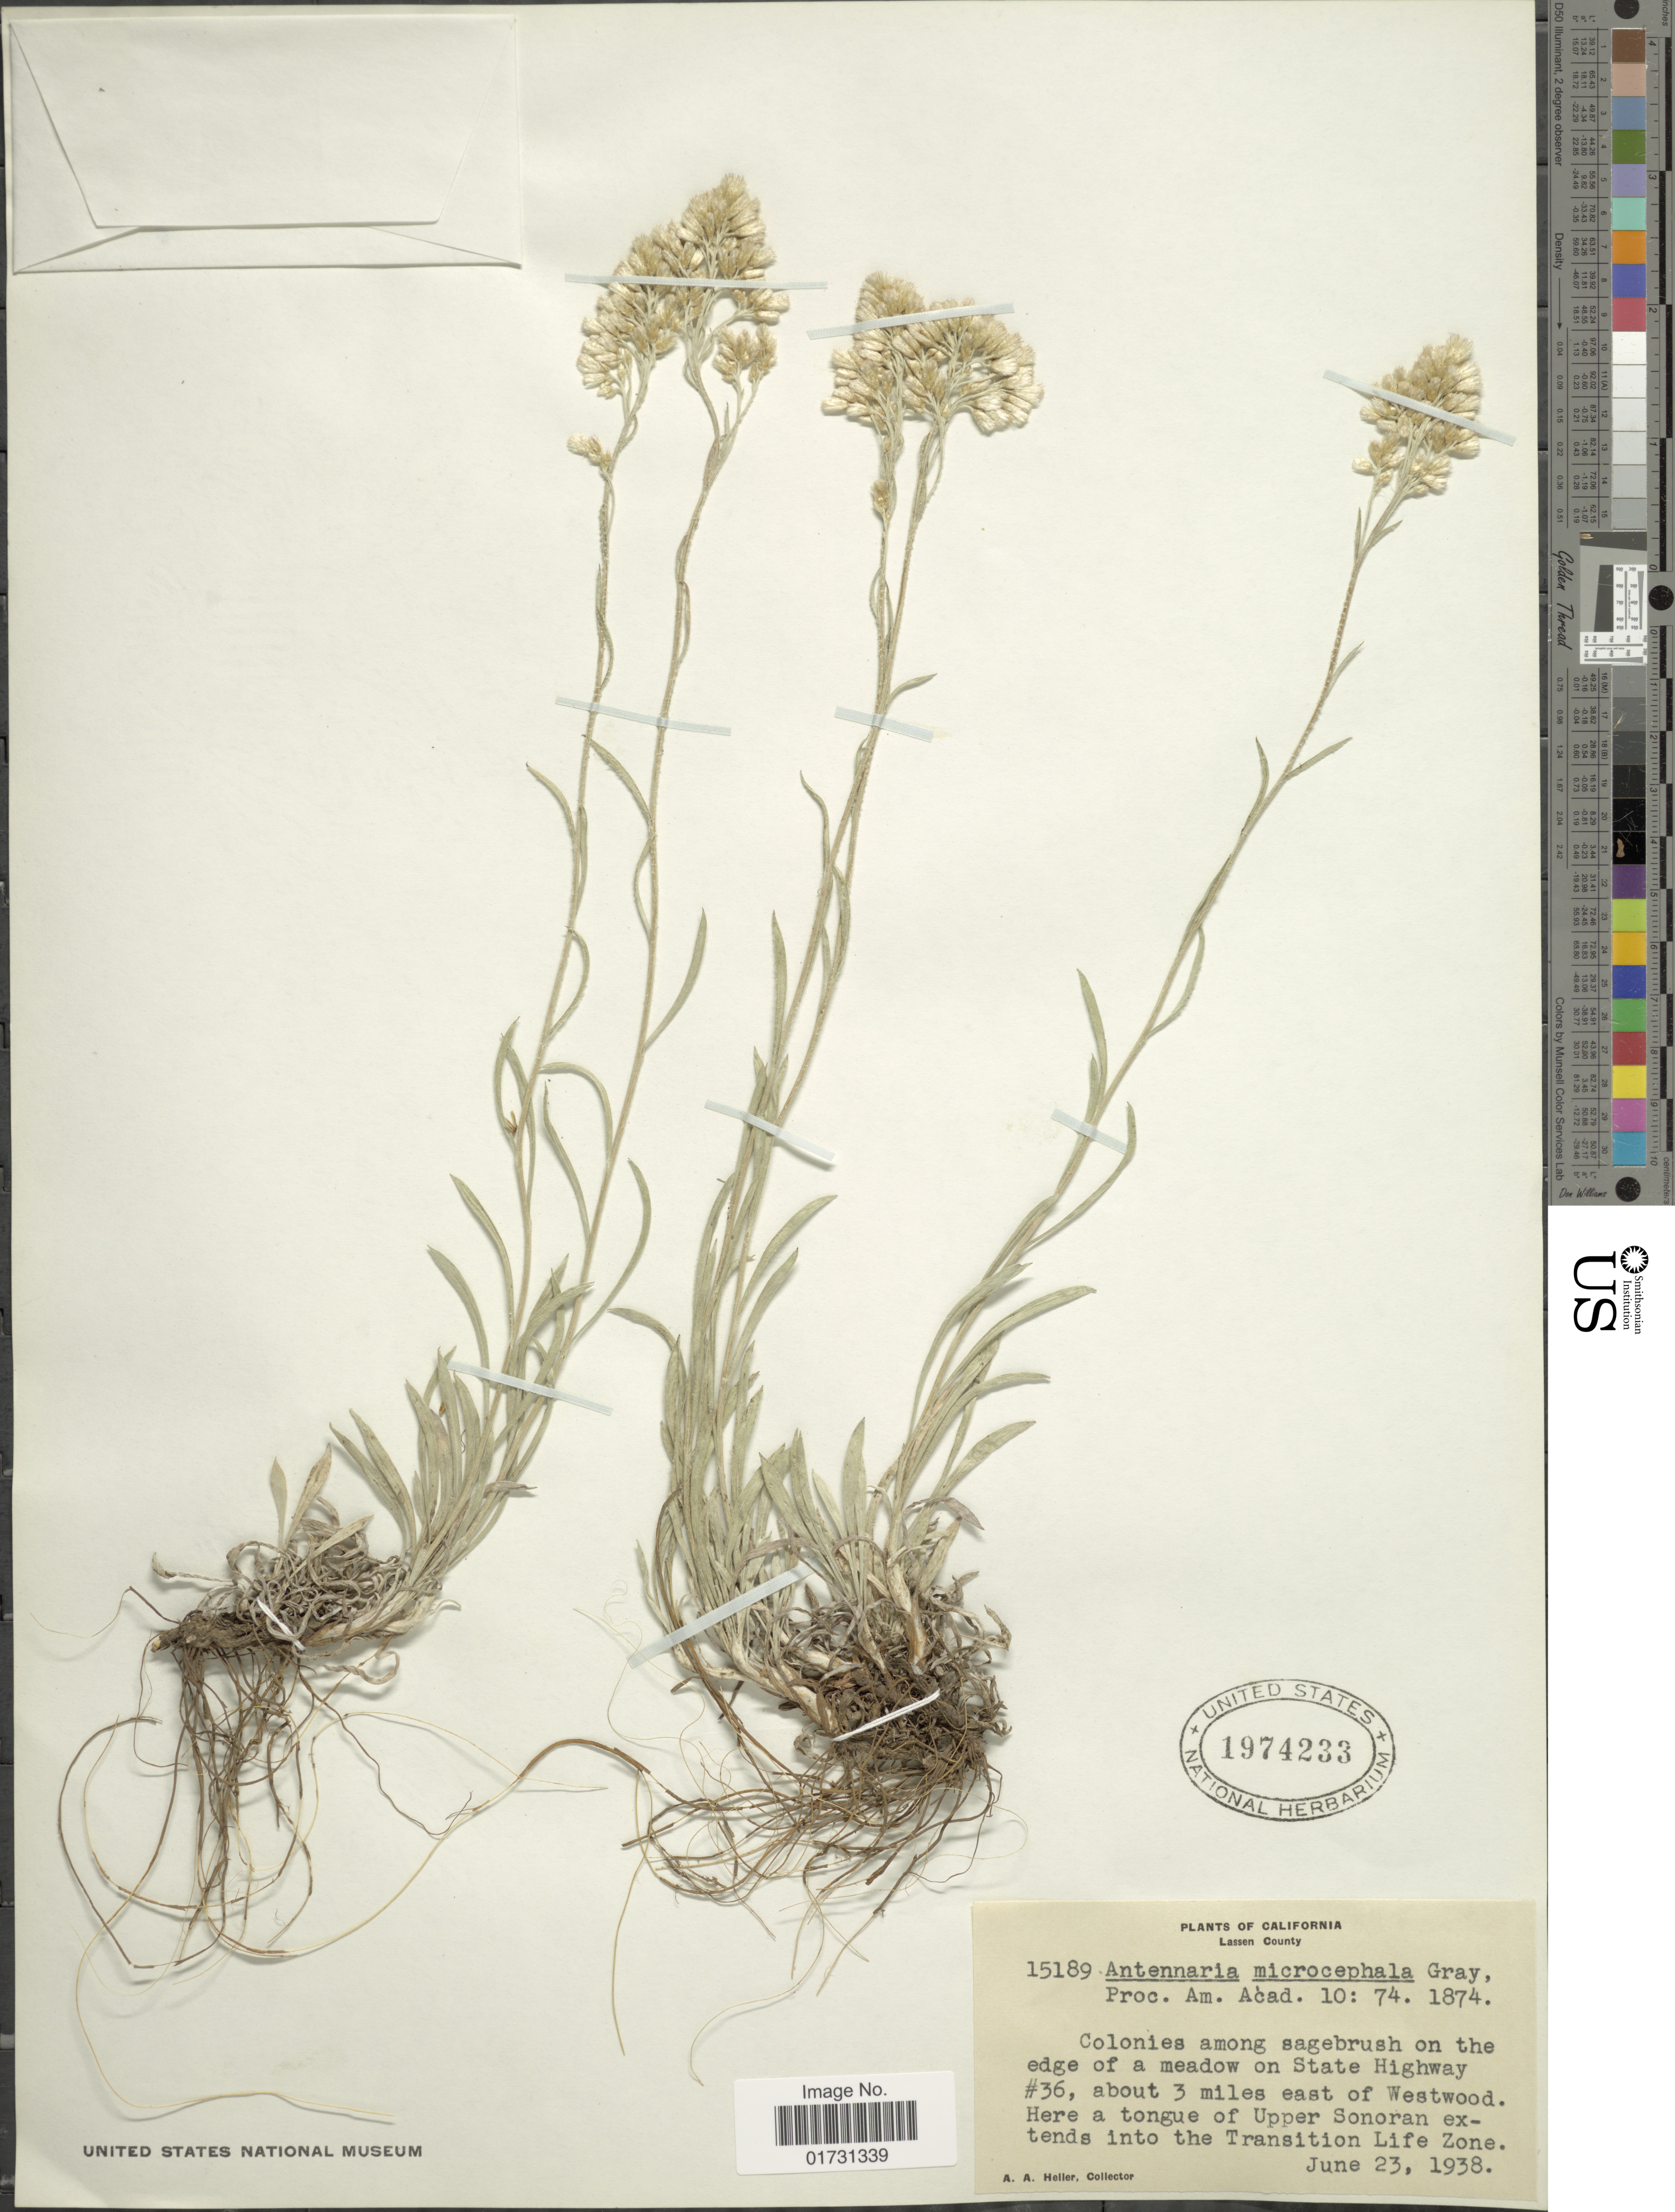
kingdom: Plantae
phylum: Tracheophyta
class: Magnoliopsida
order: Asterales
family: Asteraceae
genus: Antennaria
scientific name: Antennaria microcephala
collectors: A. A. Heller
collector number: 15189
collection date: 1938-06-23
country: United States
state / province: California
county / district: Lassen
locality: Lassen County, Colonies among sagebrush on the edge of a meadow on State Highway #36, about 3 miles east of Westwood, Here a tongue of Upper Sonoran extends into the Transition Life Zone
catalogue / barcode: US 1974233